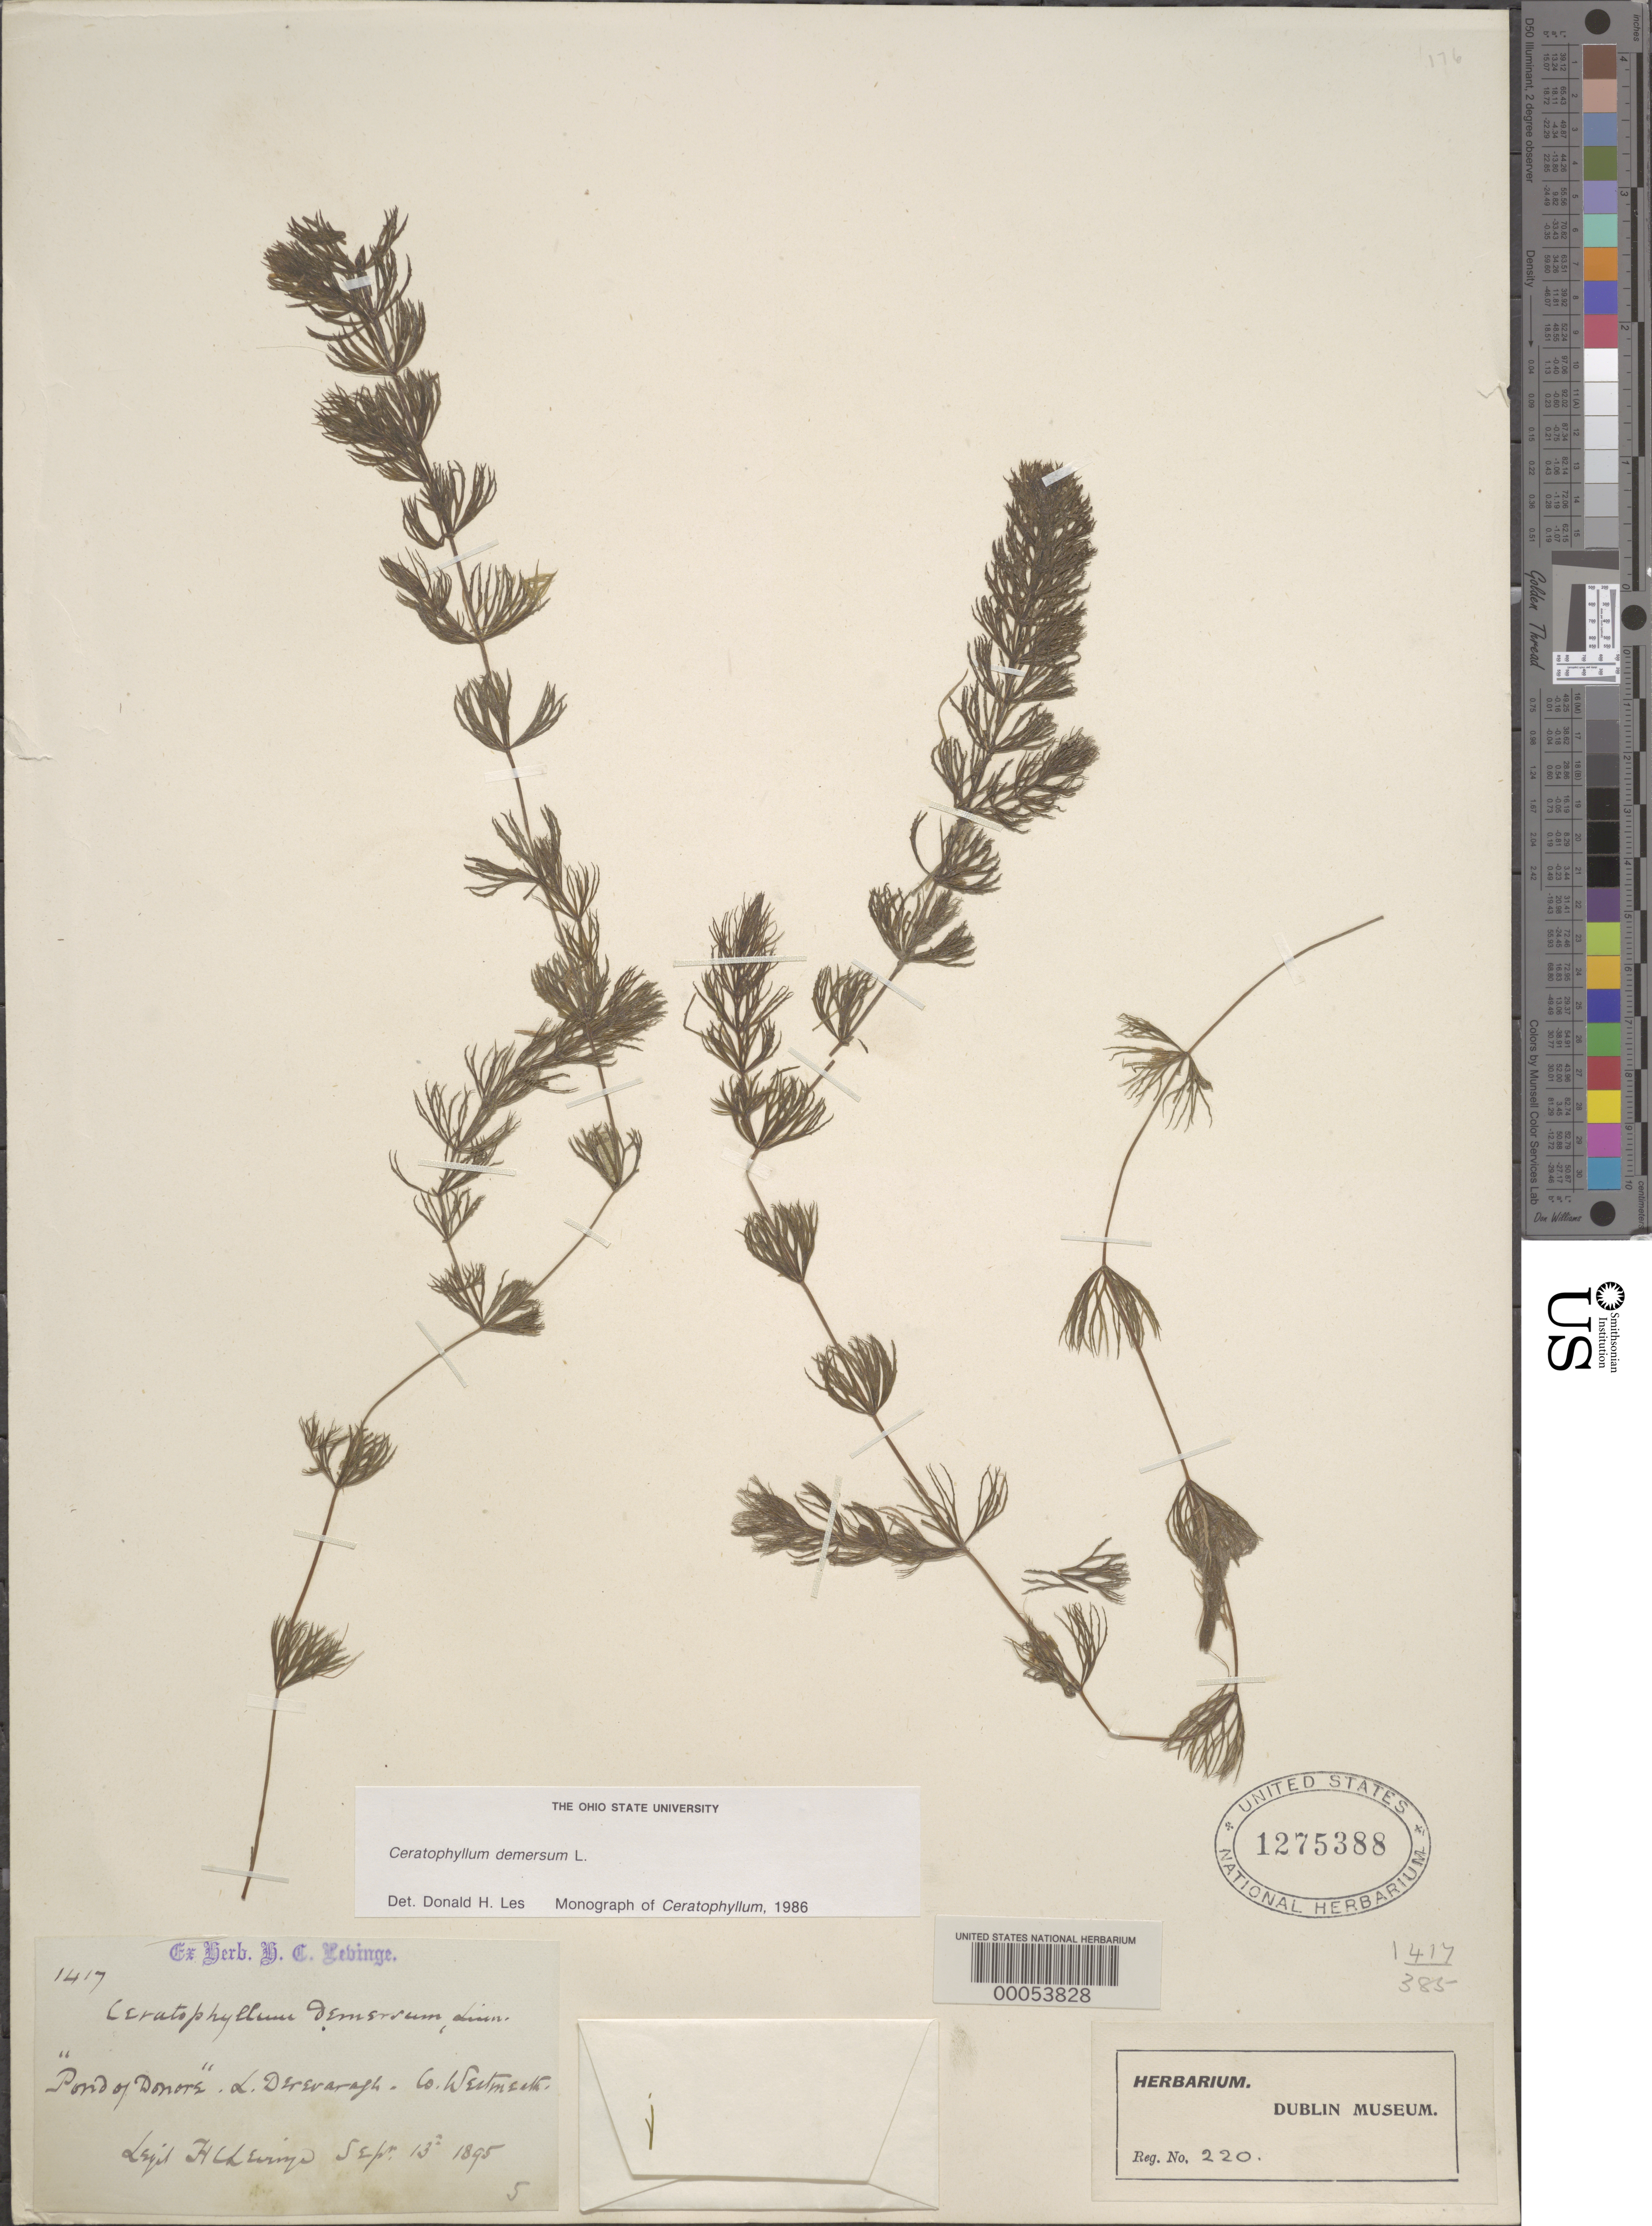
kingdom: Plantae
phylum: Tracheophyta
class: Magnoliopsida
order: Ceratophyllales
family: Ceratophyllaceae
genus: Ceratophyllum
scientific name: Ceratophyllum demersum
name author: L.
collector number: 1417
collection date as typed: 13 Sep 1895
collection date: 1895-09-13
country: Ireland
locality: "pond of donors"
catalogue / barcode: US 1275388